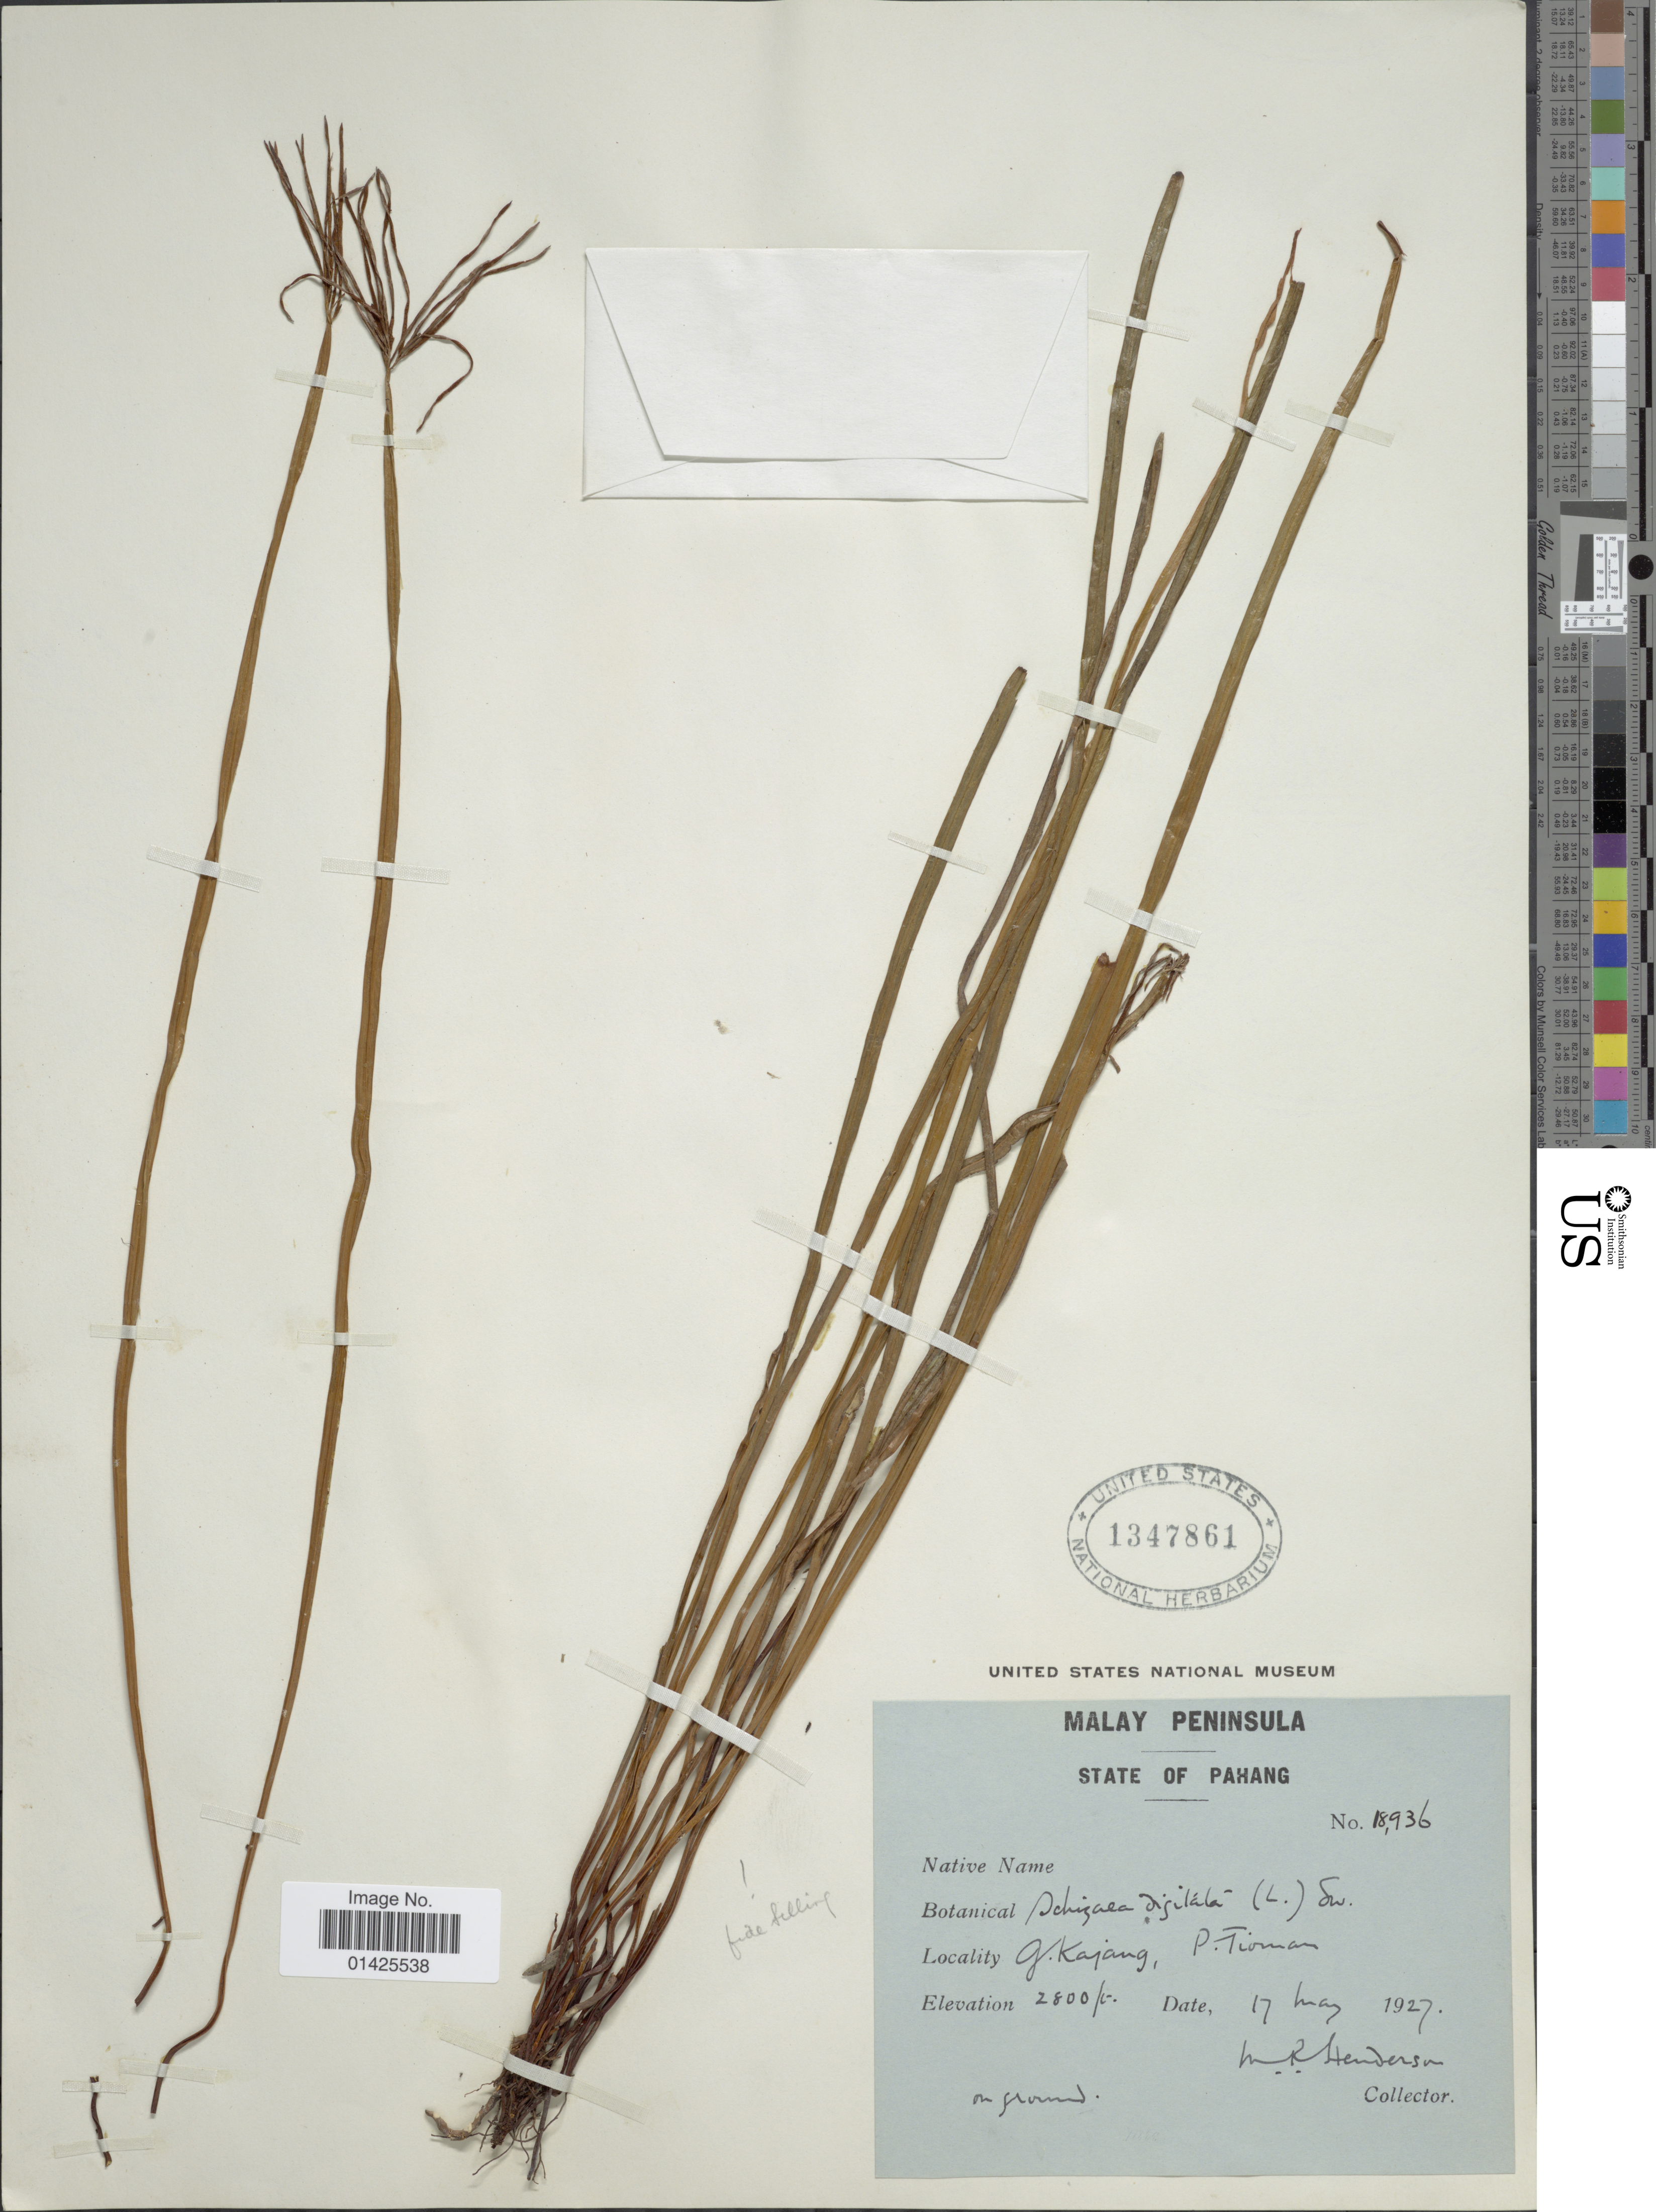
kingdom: Plantae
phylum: Tracheophyta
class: Polypodiopsida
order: Schizaeales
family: Schizaeaceae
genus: Actinostachys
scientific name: Actinostachys digitata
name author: (L.) Wall.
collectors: M. Henderson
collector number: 18.936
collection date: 1927-05-17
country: Malaysia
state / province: Pahang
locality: Malay, Peninsula, G.Kajang, P.Tioman. [interpreted]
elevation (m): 853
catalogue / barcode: US 1347861